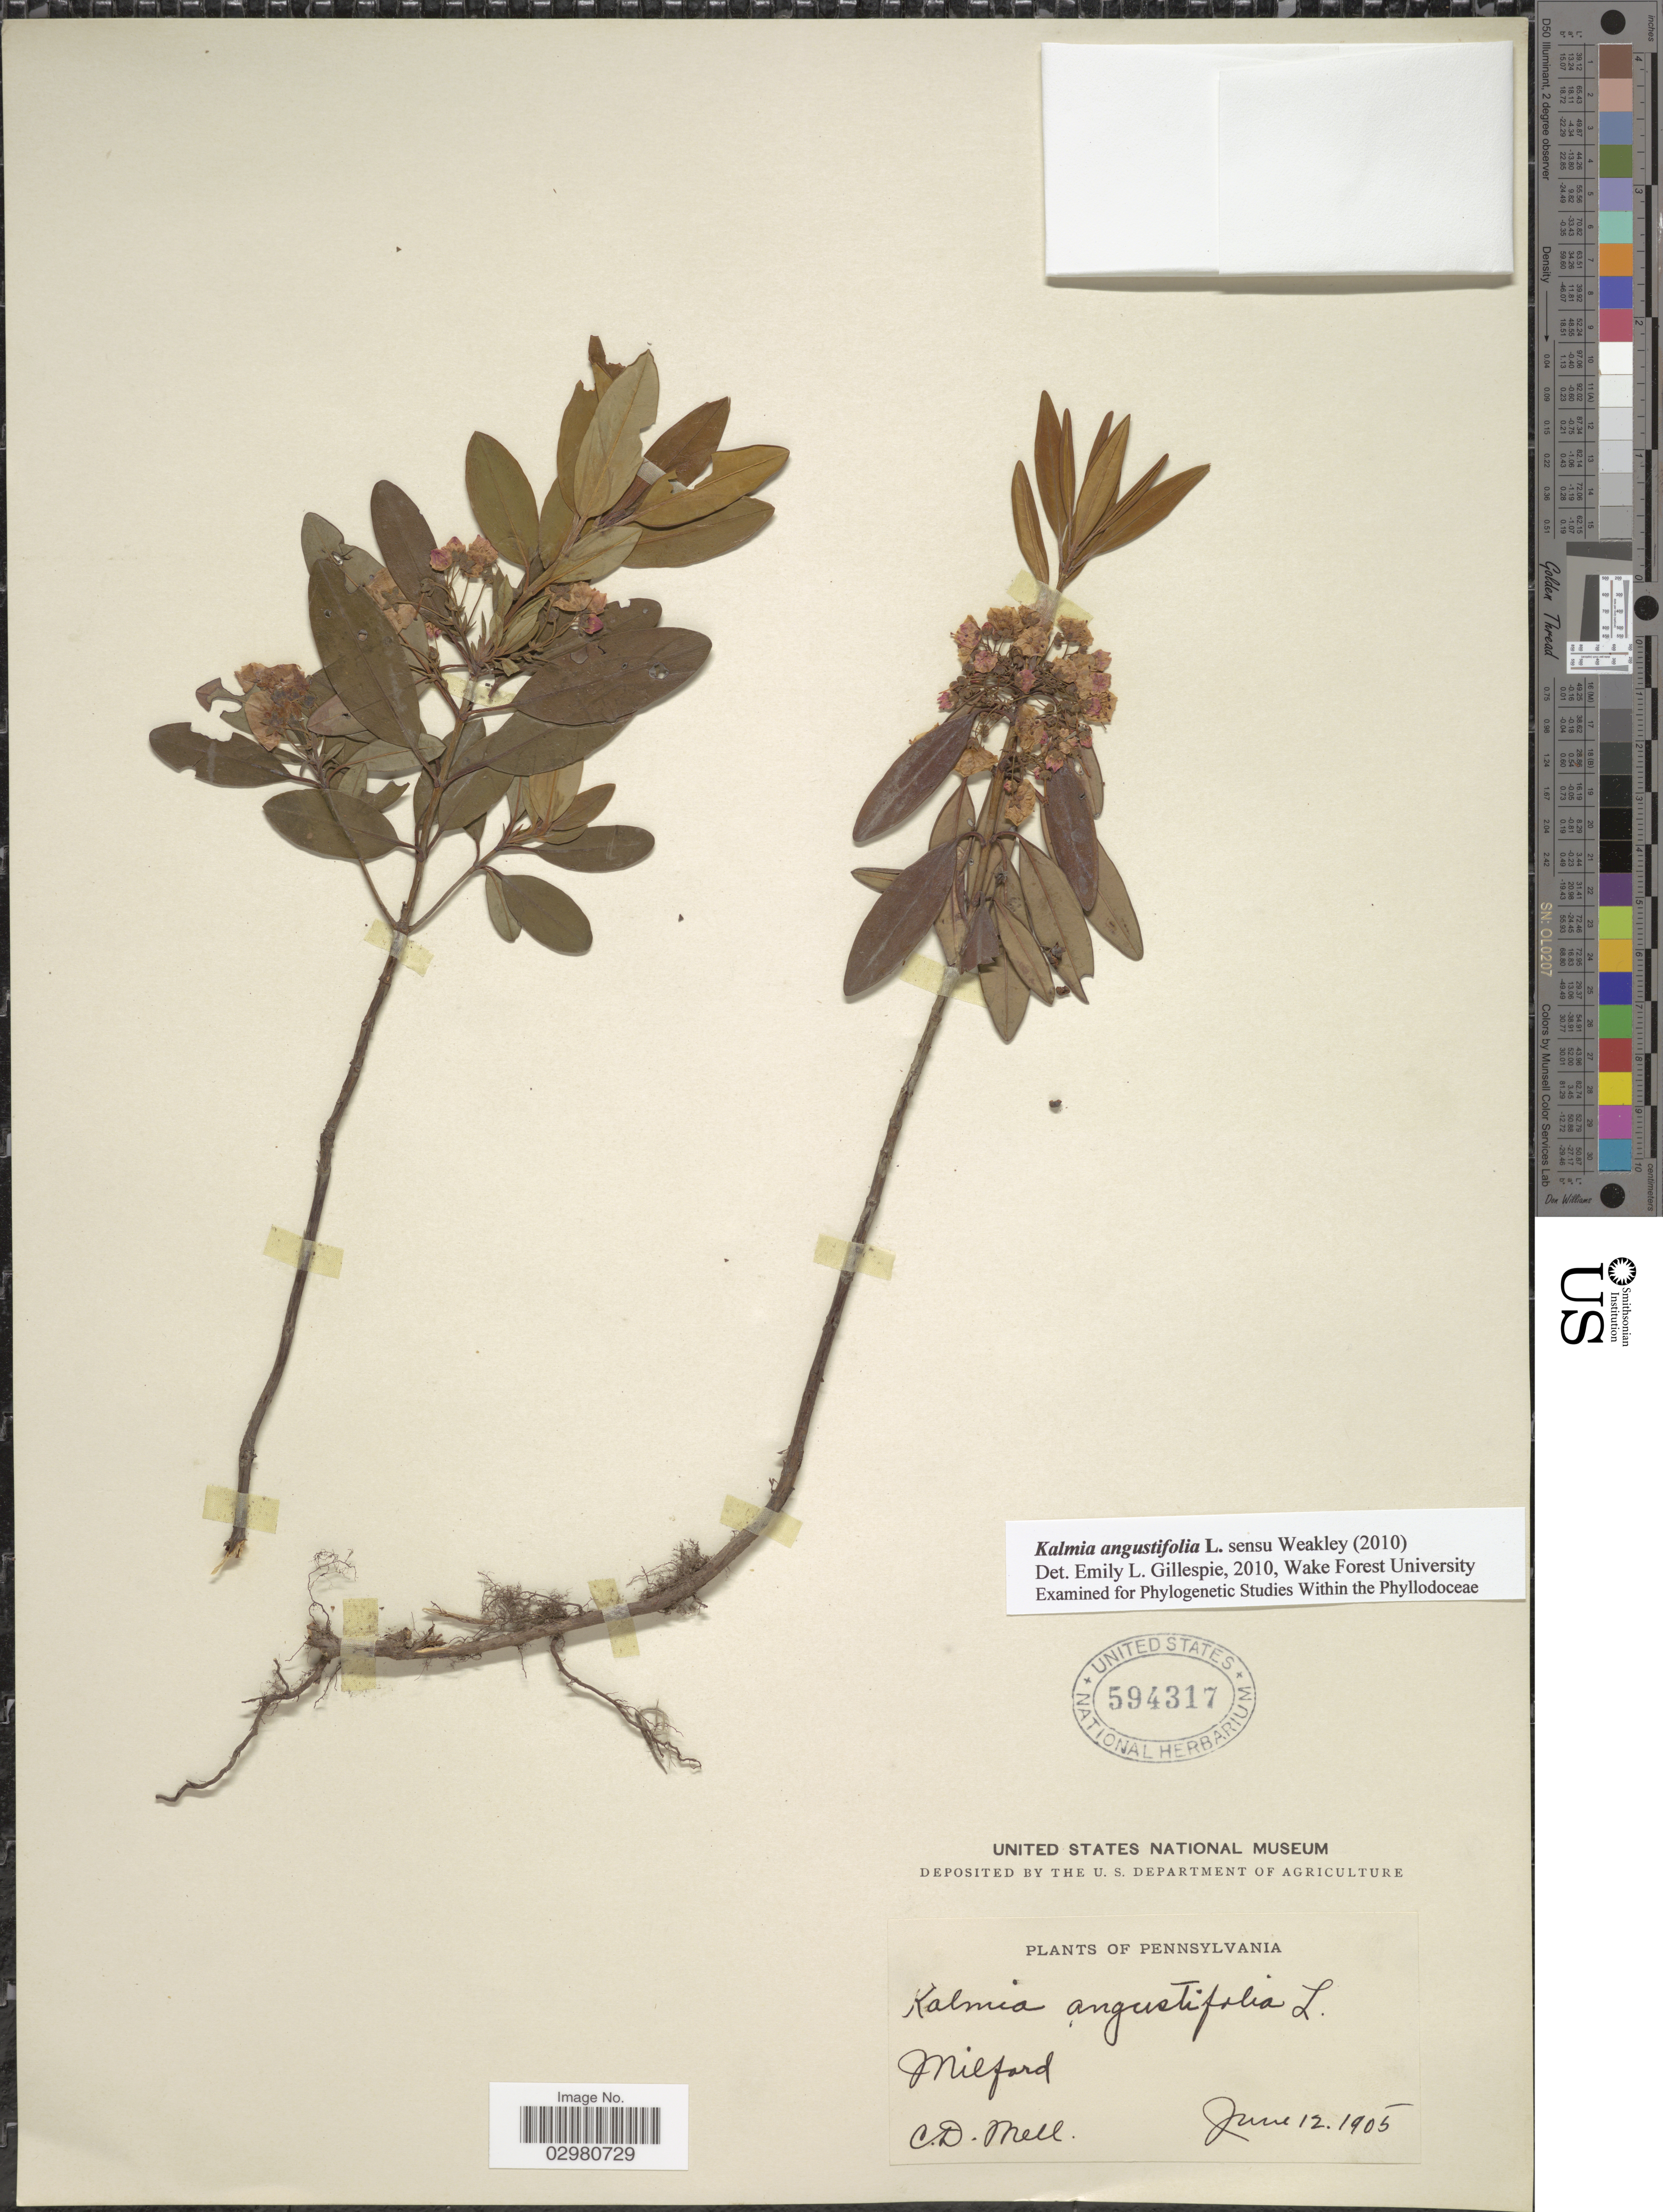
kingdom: Plantae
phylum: Tracheophyta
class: Magnoliopsida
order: Ericales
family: Ericaceae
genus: Kalmia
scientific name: Kalmia angustifolia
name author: L.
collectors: C. D. Mell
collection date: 1905-06-12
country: United States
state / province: Pennsylvania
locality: Milford.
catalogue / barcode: US 594317